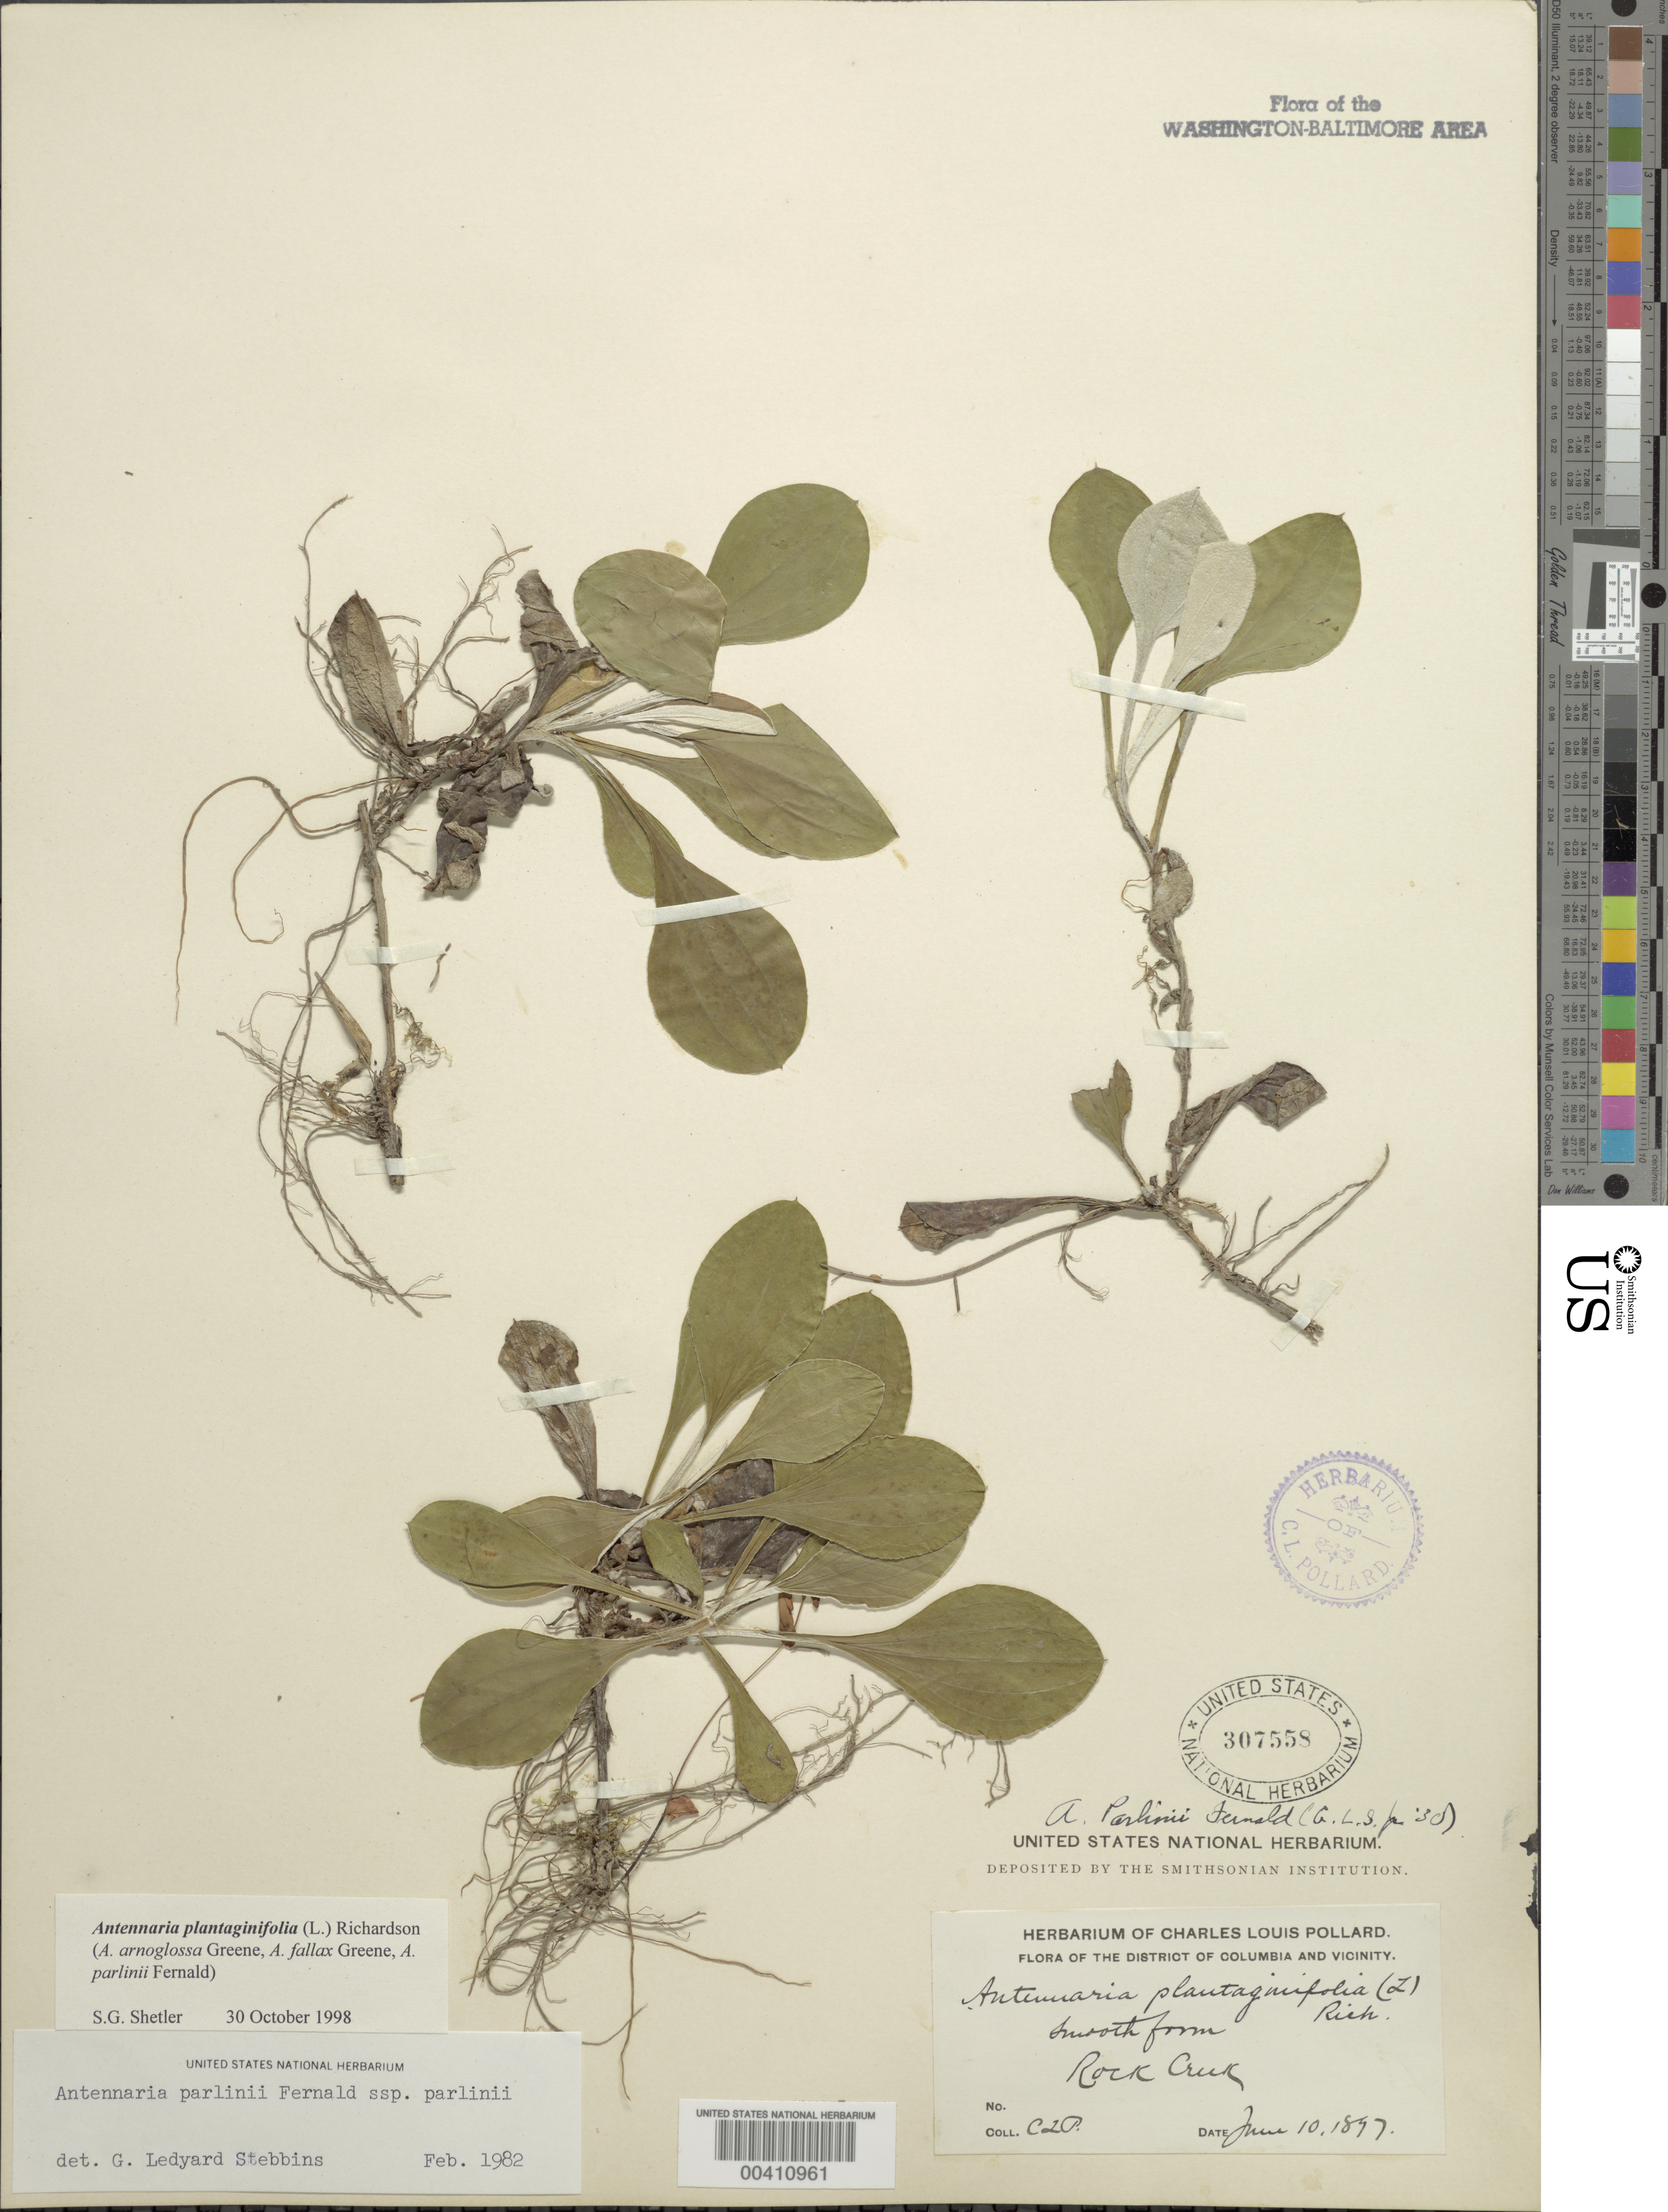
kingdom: Plantae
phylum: Tracheophyta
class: Magnoliopsida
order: Asterales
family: Asteraceae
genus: Antennaria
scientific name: Antennaria plantaginifolia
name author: (L.) Richardson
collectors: C. L. Pollard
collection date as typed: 10 Jun 1897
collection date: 1897-06-10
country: United States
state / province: District of Columbia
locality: Rock Creek Rock Creek Park & vicinity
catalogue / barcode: US 307558